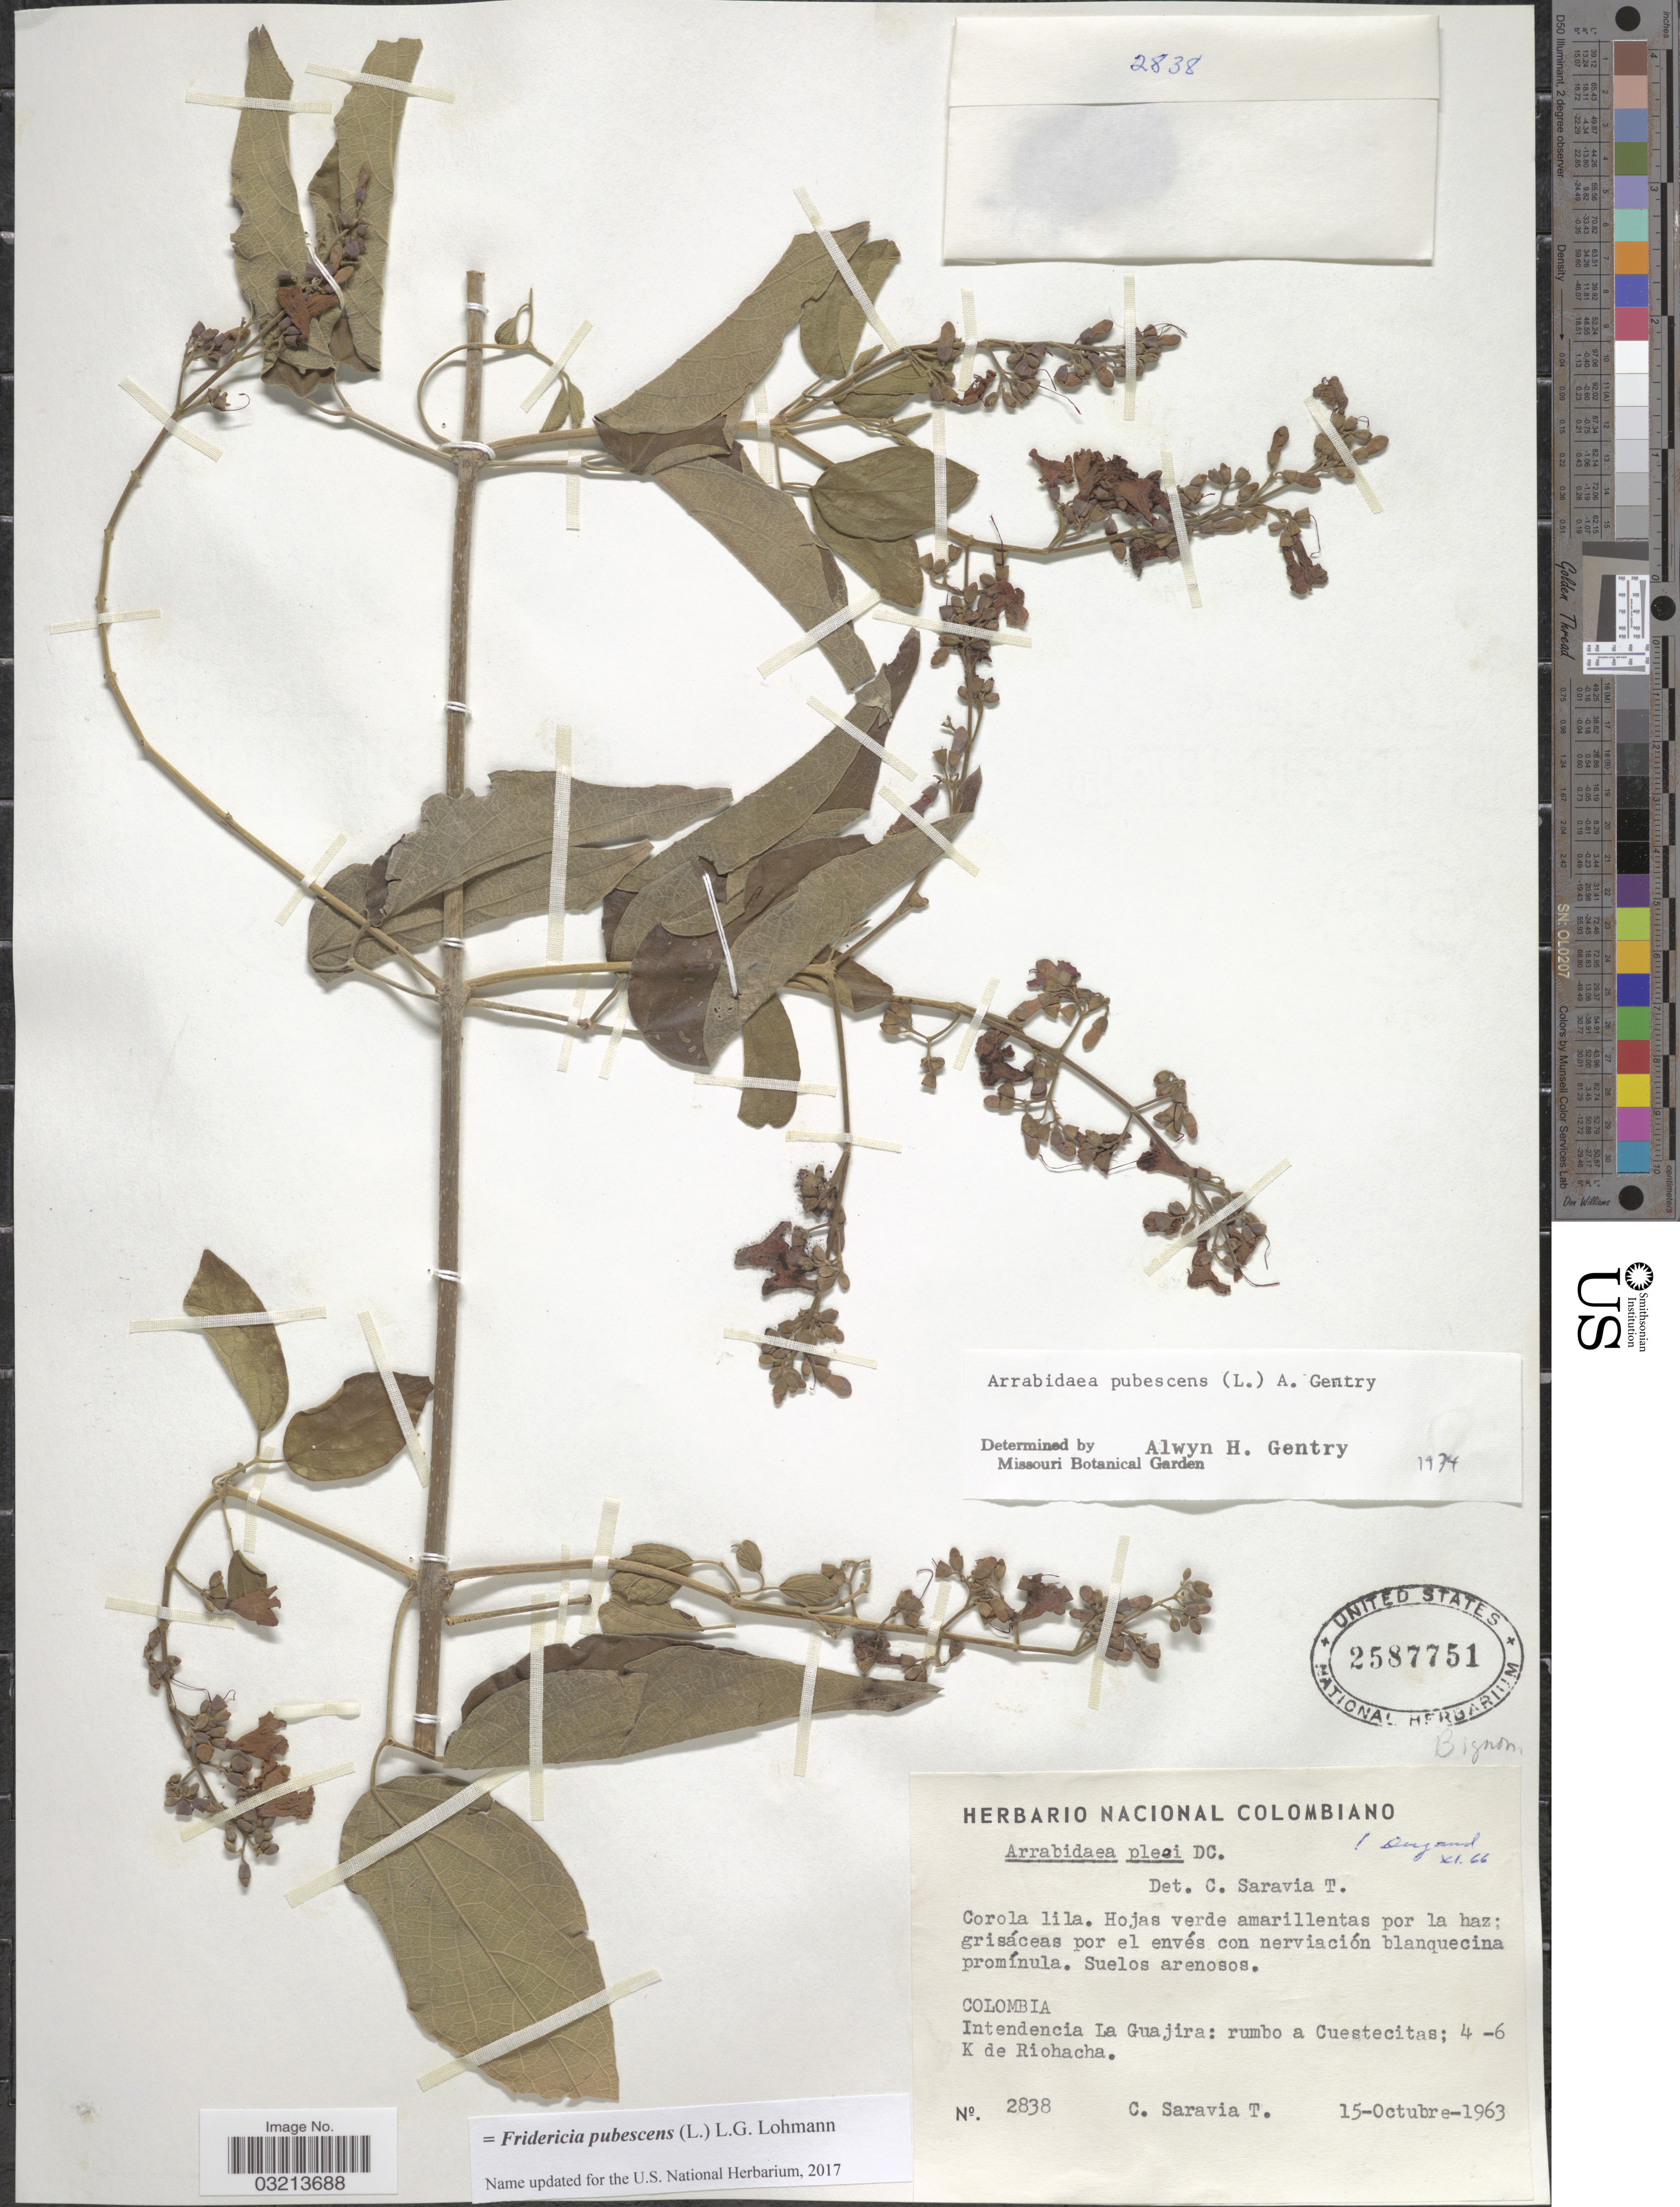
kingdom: Plantae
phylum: Tracheophyta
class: Magnoliopsida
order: Lamiales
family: Bignoniaceae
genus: Fridericia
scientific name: Fridericia pubescens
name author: (L.) L.G. Lohmann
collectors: C. Saravia T.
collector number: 2838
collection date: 1963-10-15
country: Colombia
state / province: La Guajira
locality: Intendencia La Guajira: rumbo a Cuestecitas; 4-6 K de Riohacha.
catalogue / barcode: US 2587751